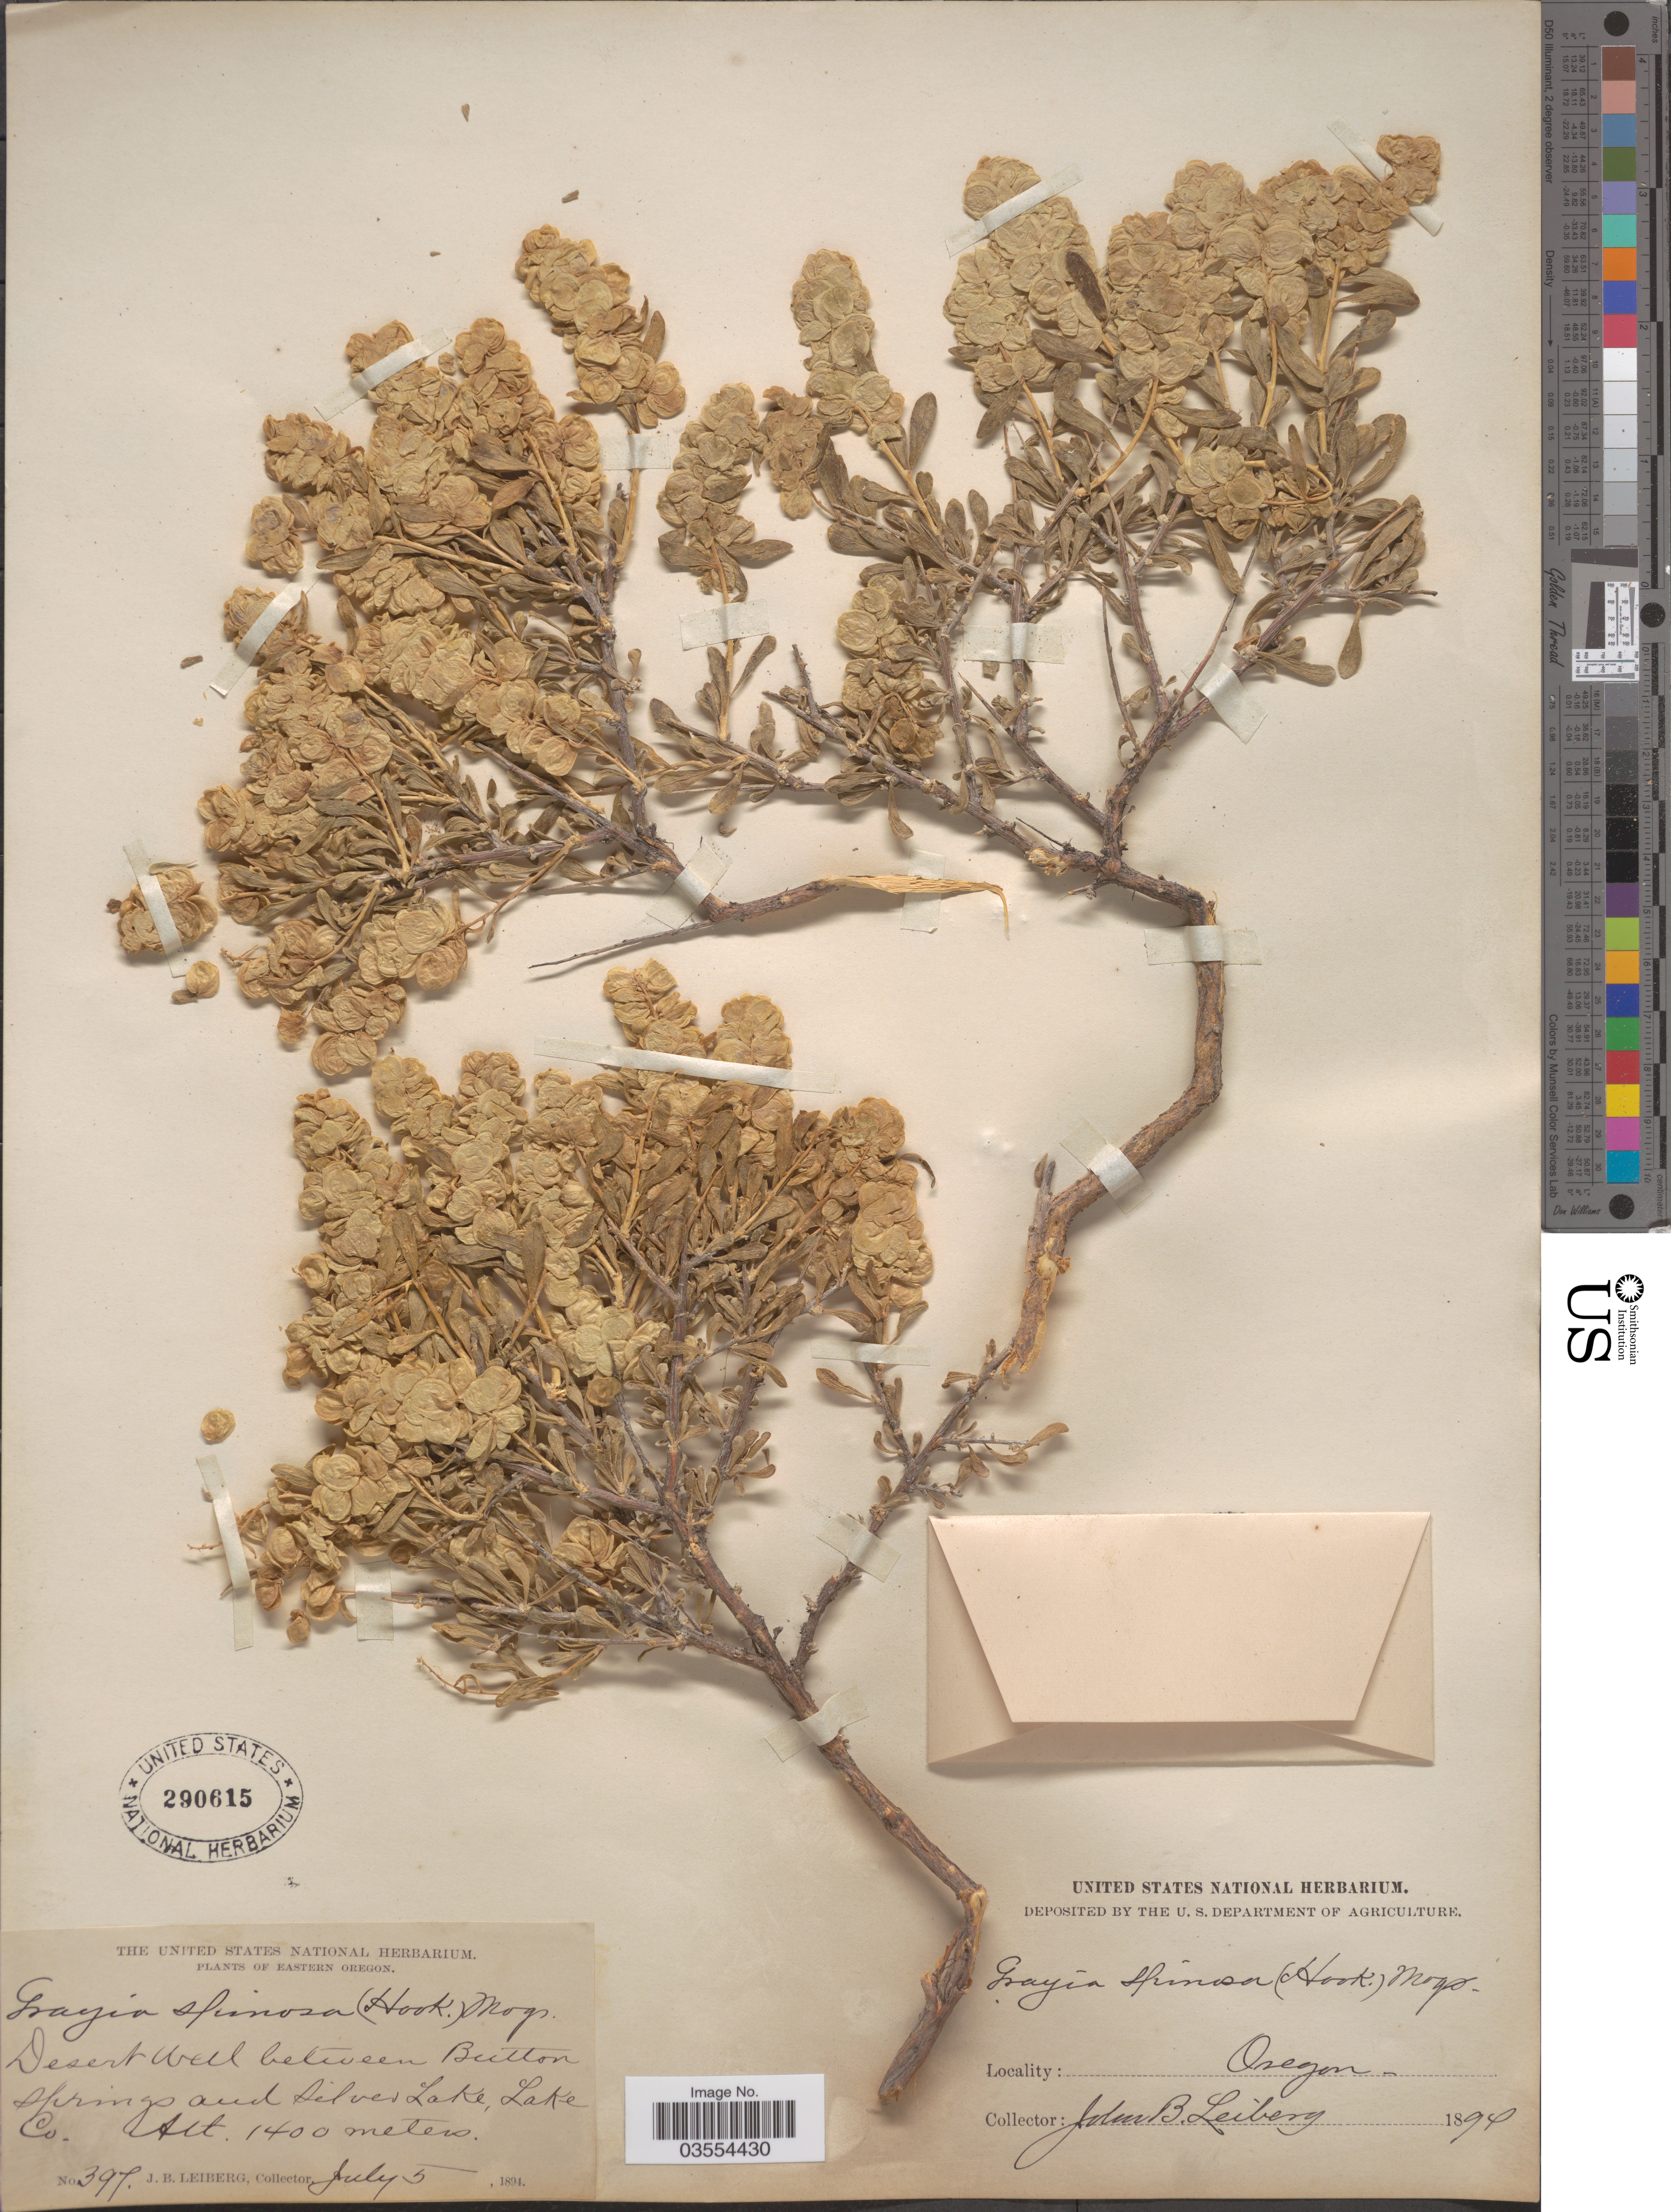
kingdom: Plantae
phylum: Tracheophyta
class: Magnoliopsida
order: Caryophyllales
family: Amaranthaceae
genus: Grayia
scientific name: Grayia spinosa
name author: (Hook.) Moq.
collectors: J. B. Leiberg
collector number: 397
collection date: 1894-07-05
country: United States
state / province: Oregon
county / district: Lake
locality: Desert Well between Button Springs and Silver Lake, Lake Co.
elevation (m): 1400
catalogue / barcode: US 290615